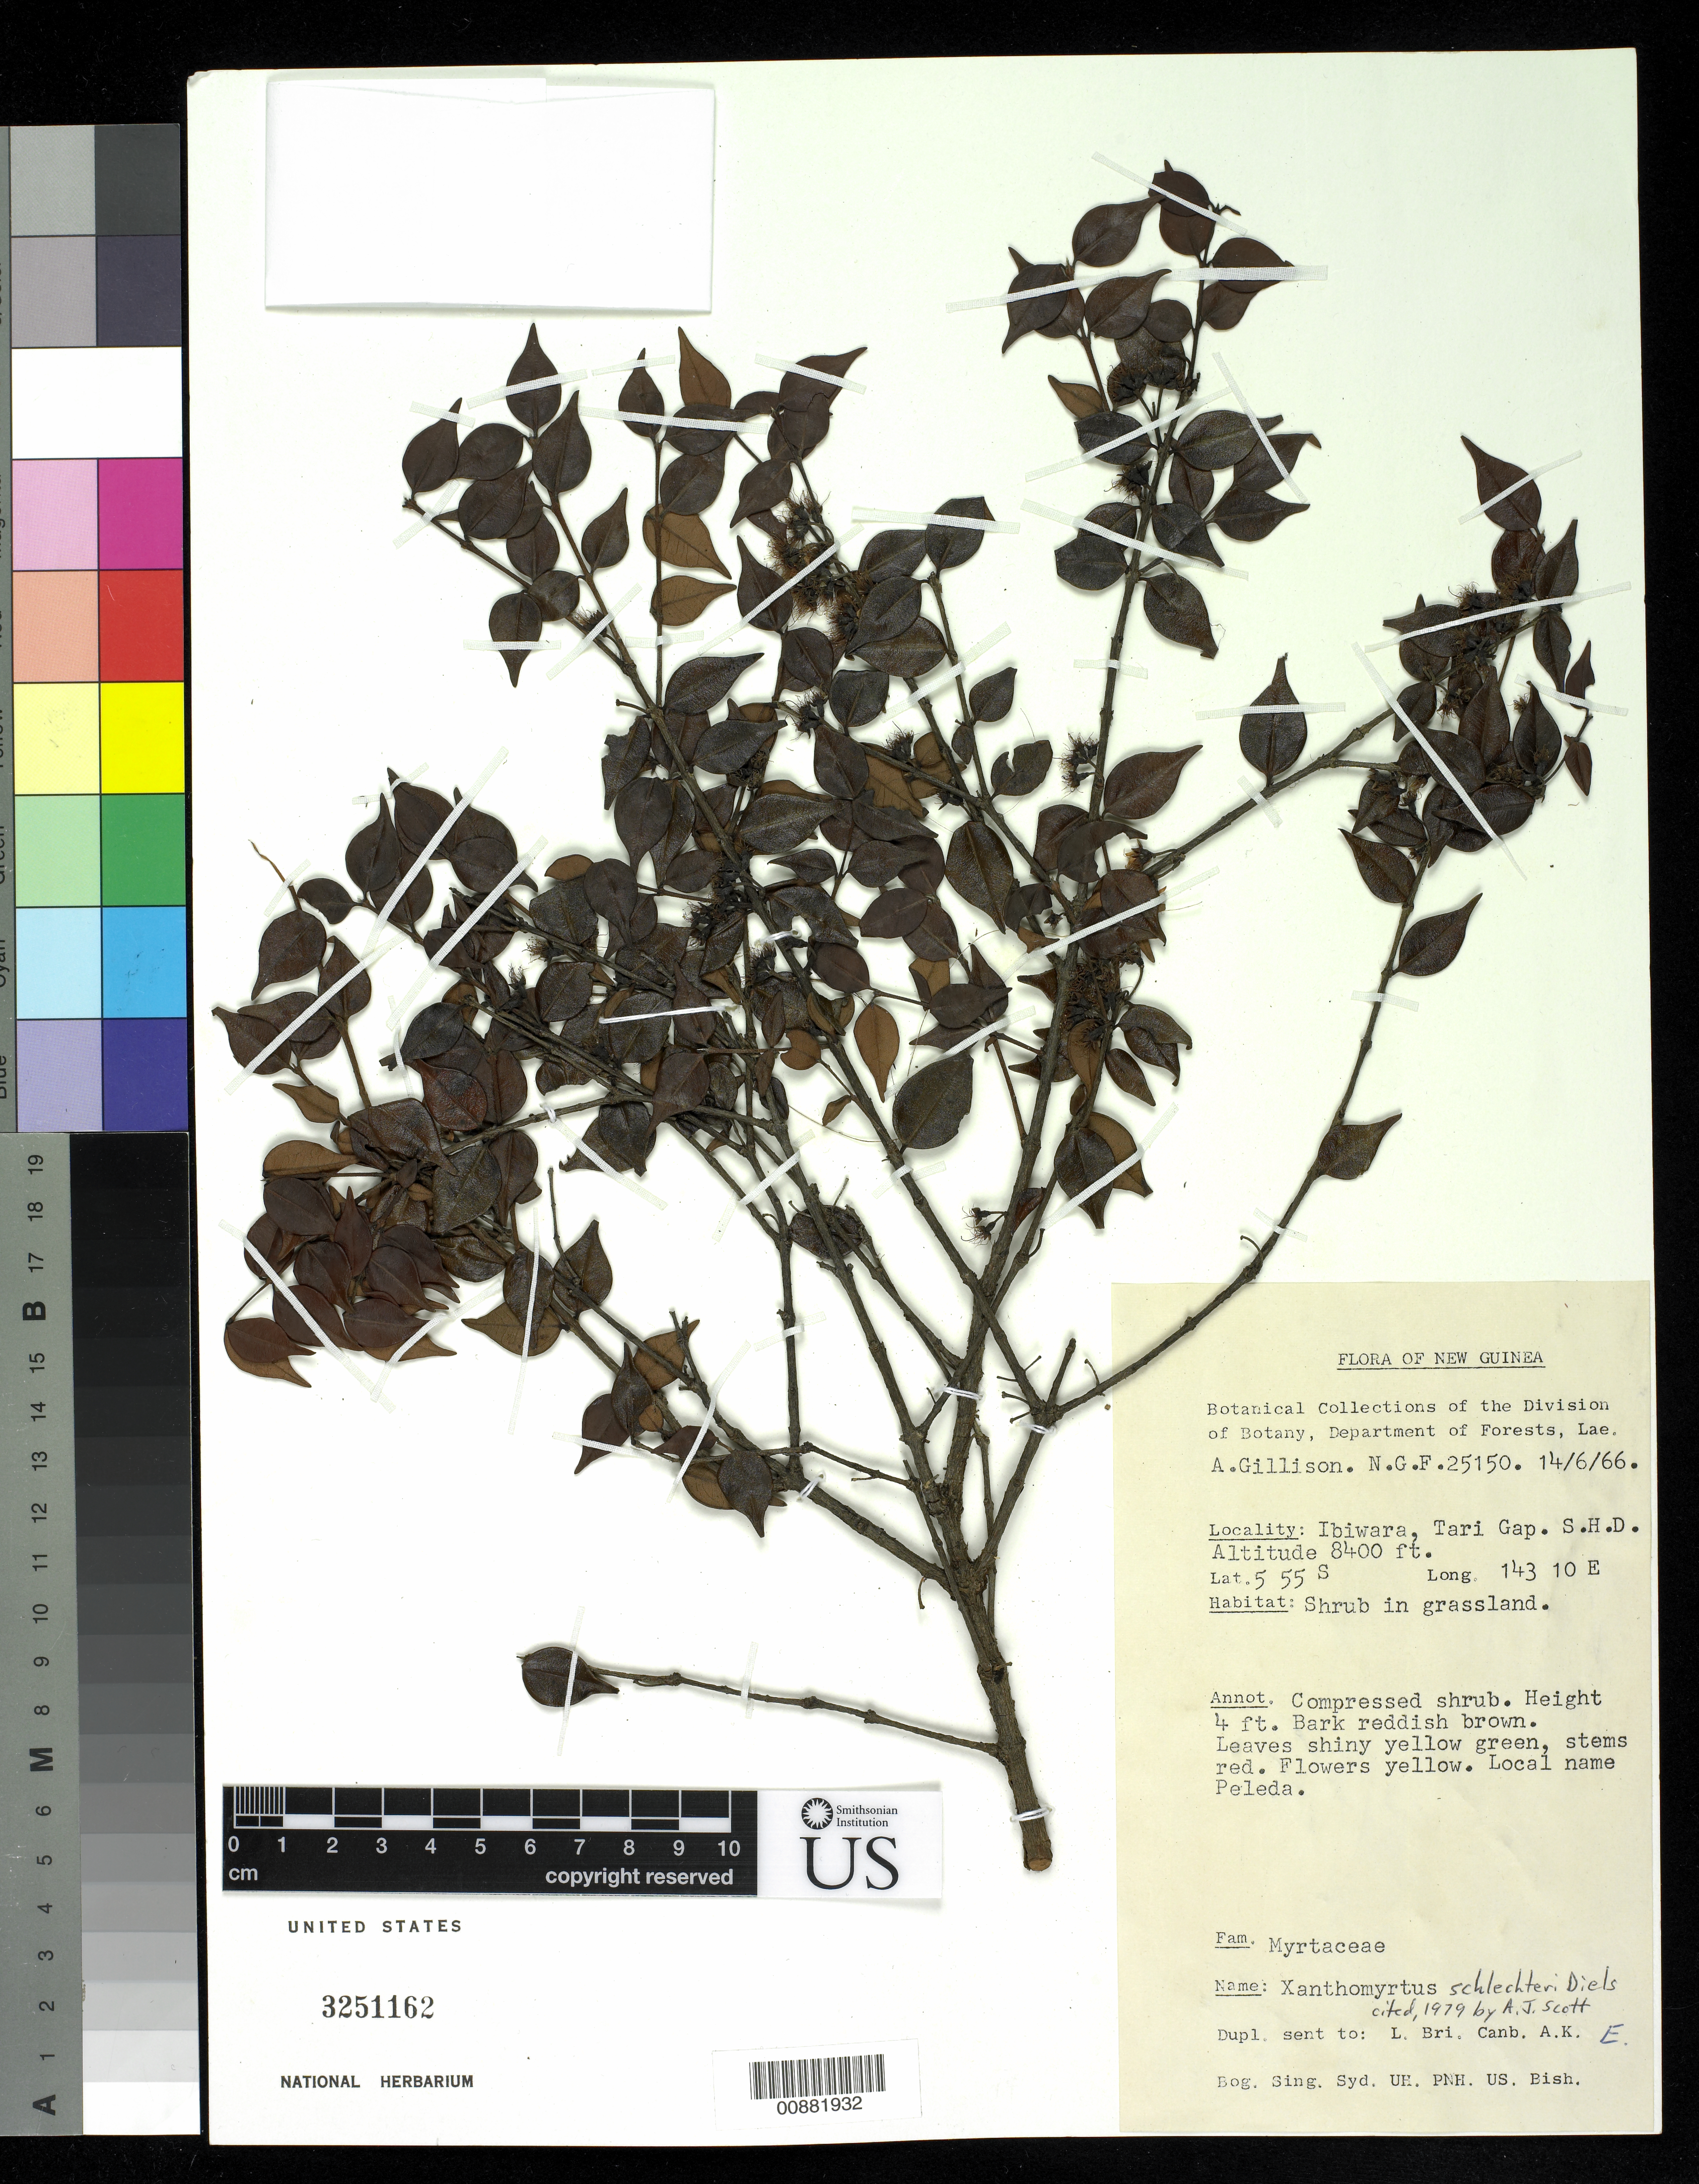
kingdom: Plantae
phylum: Tracheophyta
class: Magnoliopsida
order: Myrtales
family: Myrtaceae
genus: Xanthomyrtus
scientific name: Xanthomyrtus schlechteri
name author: Diels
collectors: A. Gillison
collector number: NGF 25150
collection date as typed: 14 Jun 1966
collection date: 1966-06-14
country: Papua New Guinea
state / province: Southern Highlands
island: New Guinea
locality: Ibiwara, Tari Gap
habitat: Shrub in grassland.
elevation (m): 2560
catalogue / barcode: US 3251162